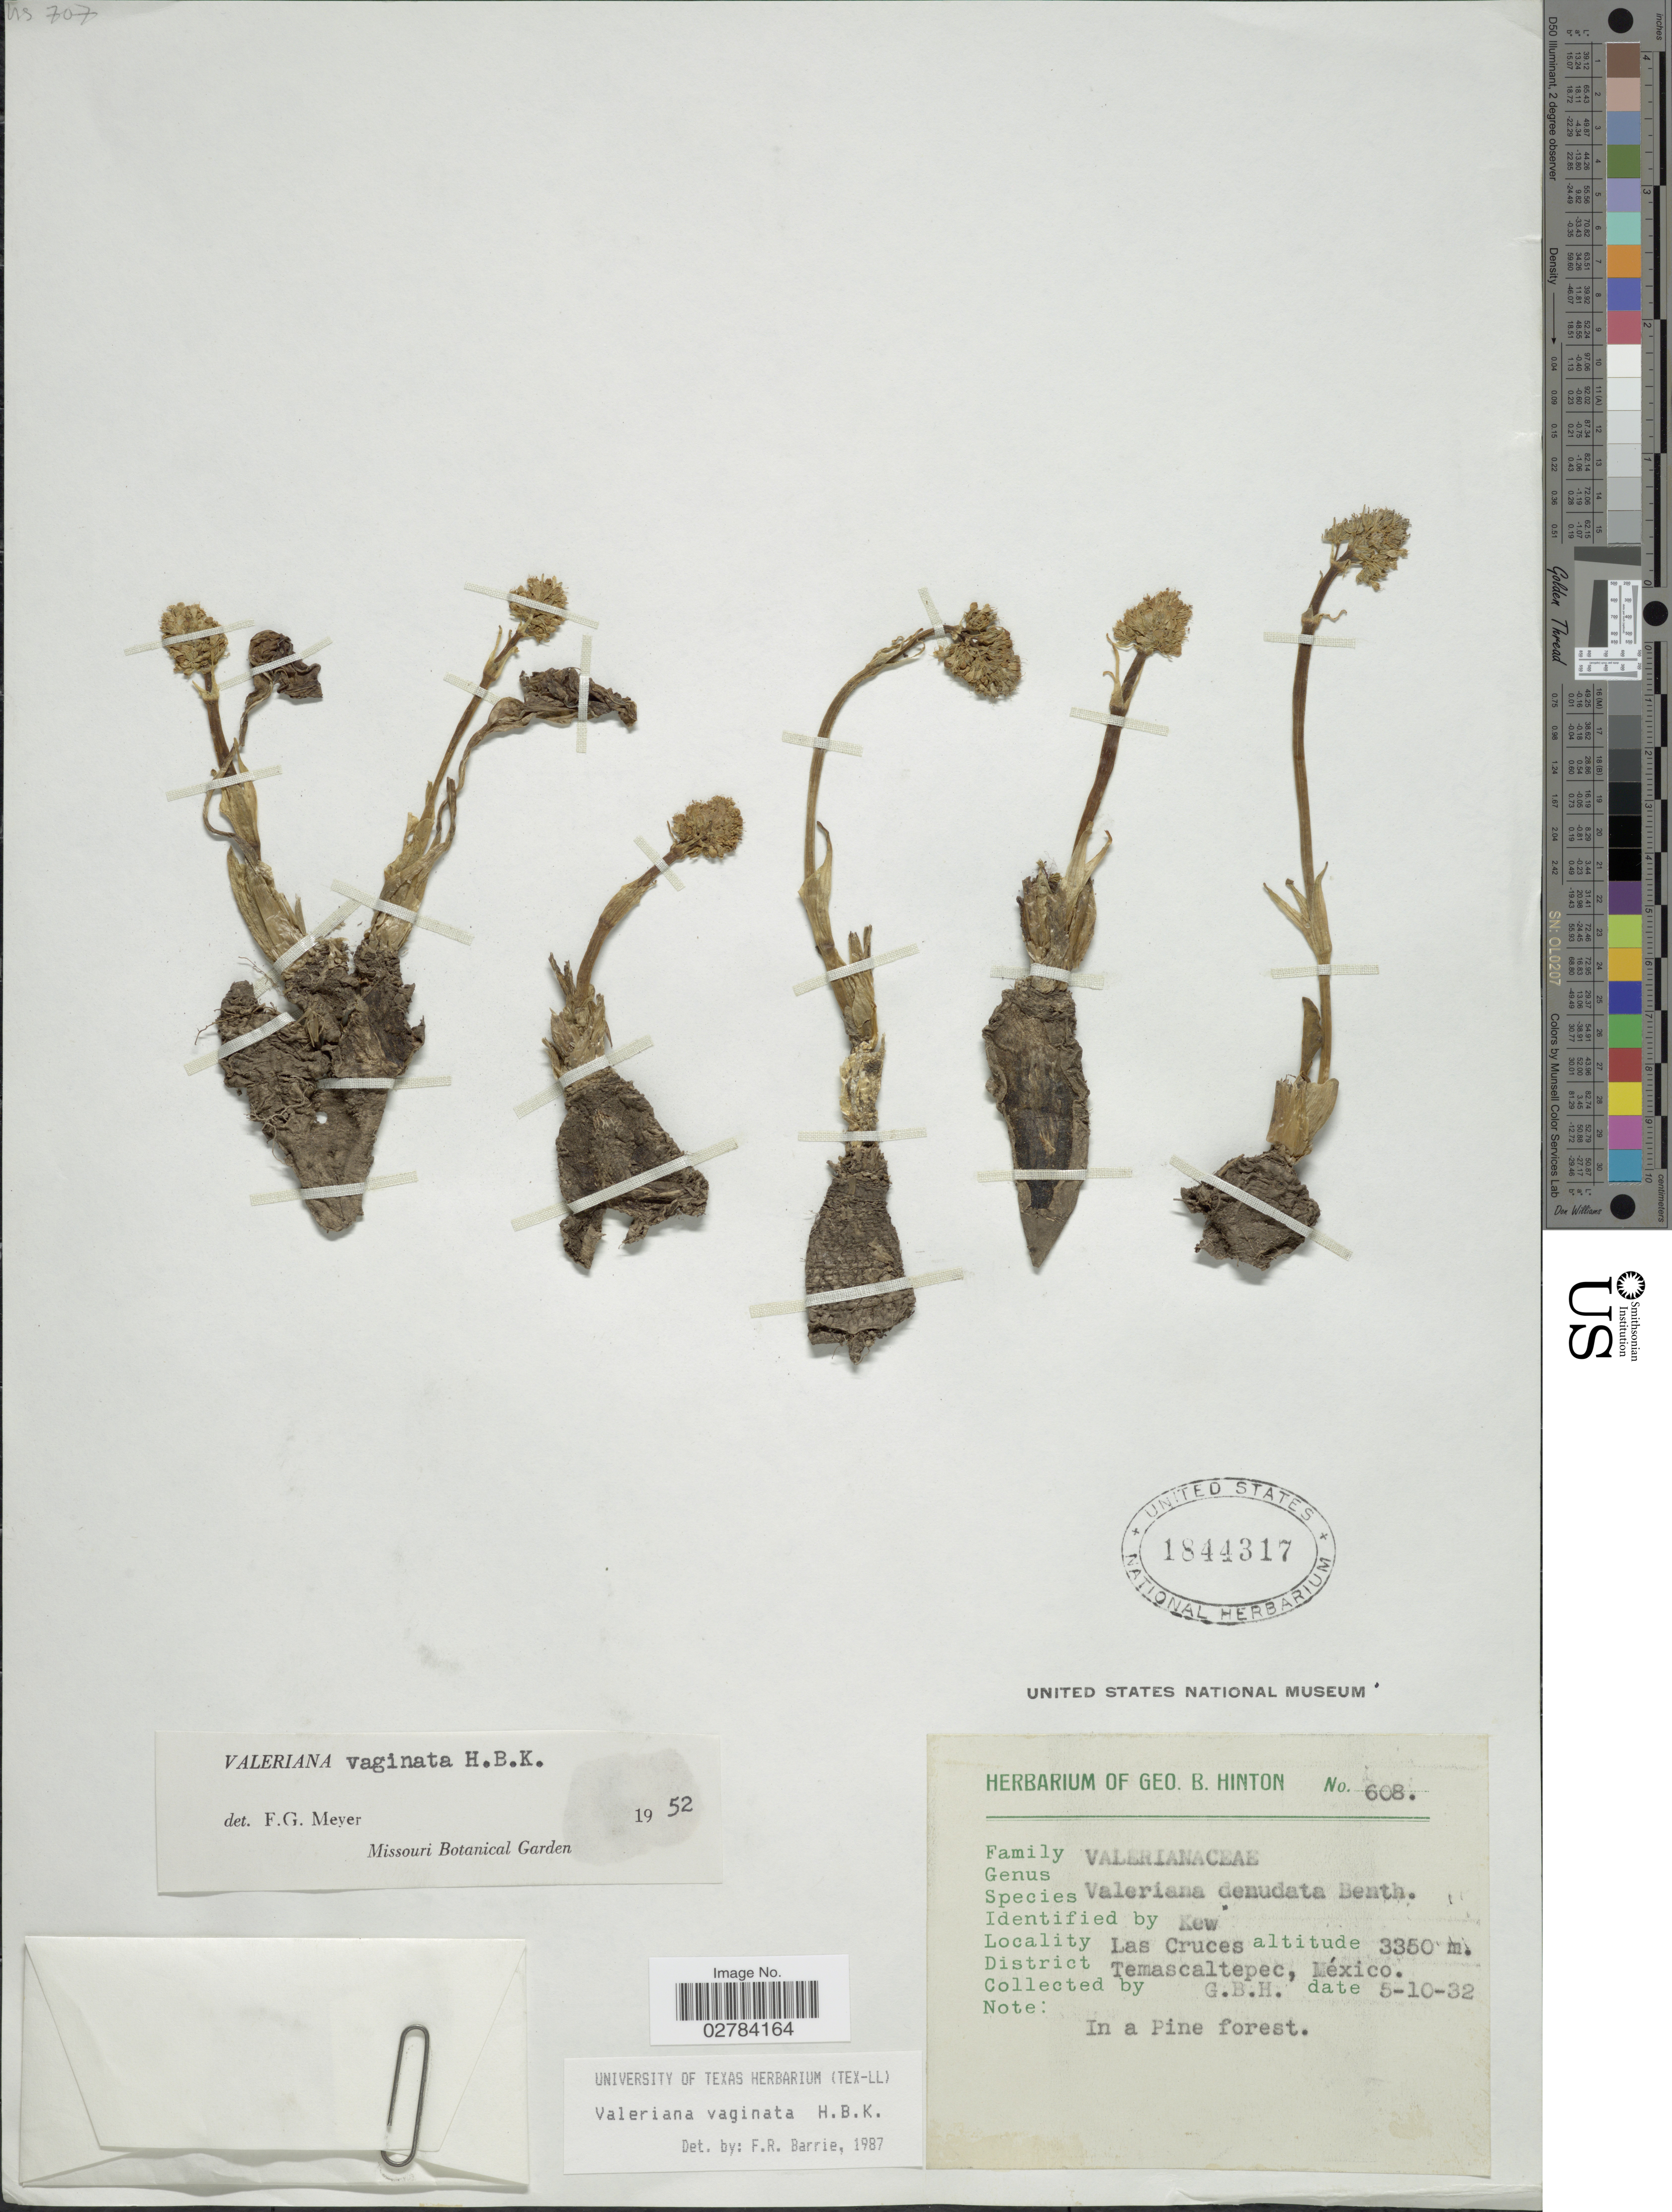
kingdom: Plantae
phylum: Tracheophyta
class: Magnoliopsida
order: Dipsacales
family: Caprifoliaceae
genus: Valeriana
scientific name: Valeriana vaginata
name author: Kunth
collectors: G. B. Hinton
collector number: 608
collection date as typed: Transcribed d/m/y: 5/10/32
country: Mexico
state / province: México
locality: Las Cruces, District Temascaltepec.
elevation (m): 3350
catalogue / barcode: US 1844317